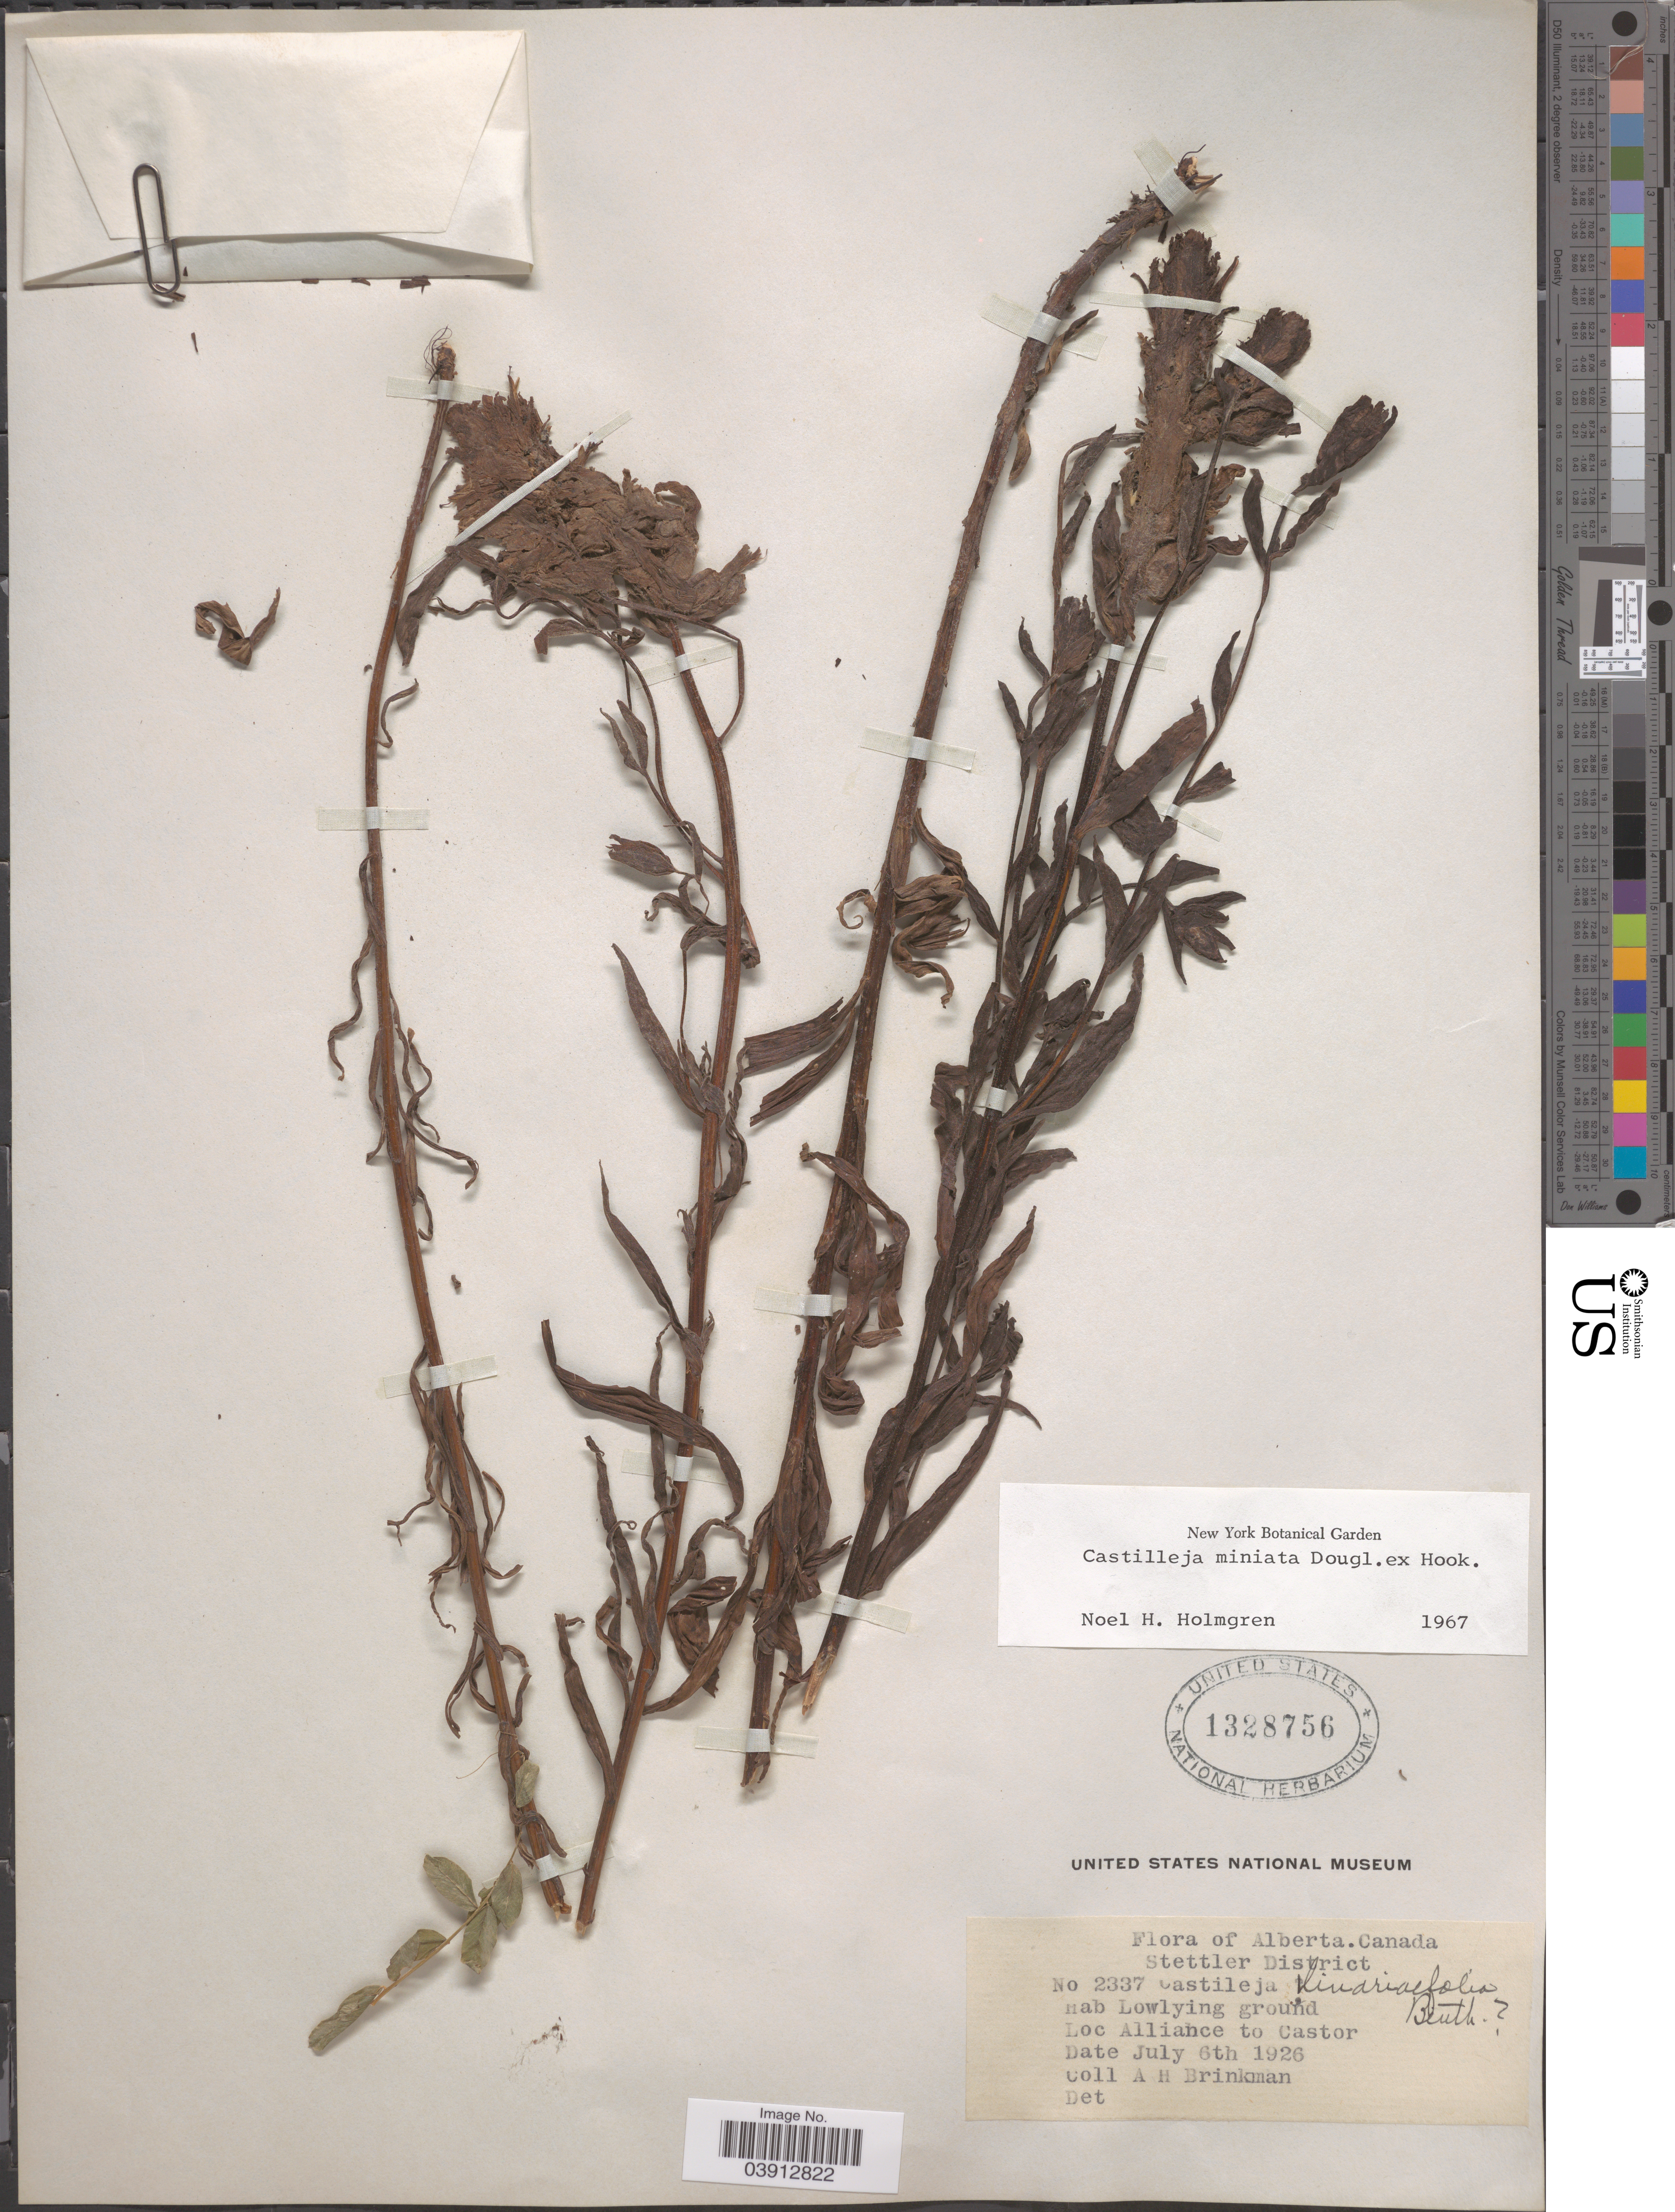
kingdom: Plantae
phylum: Tracheophyta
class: Magnoliopsida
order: Lamiales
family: Orobanchaceae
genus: Castilleja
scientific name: Castilleja miniata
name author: Douglas ex Hook.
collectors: A. Brinkman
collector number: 2337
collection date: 1926-07-06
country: Canada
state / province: Alberta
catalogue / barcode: US 1328756